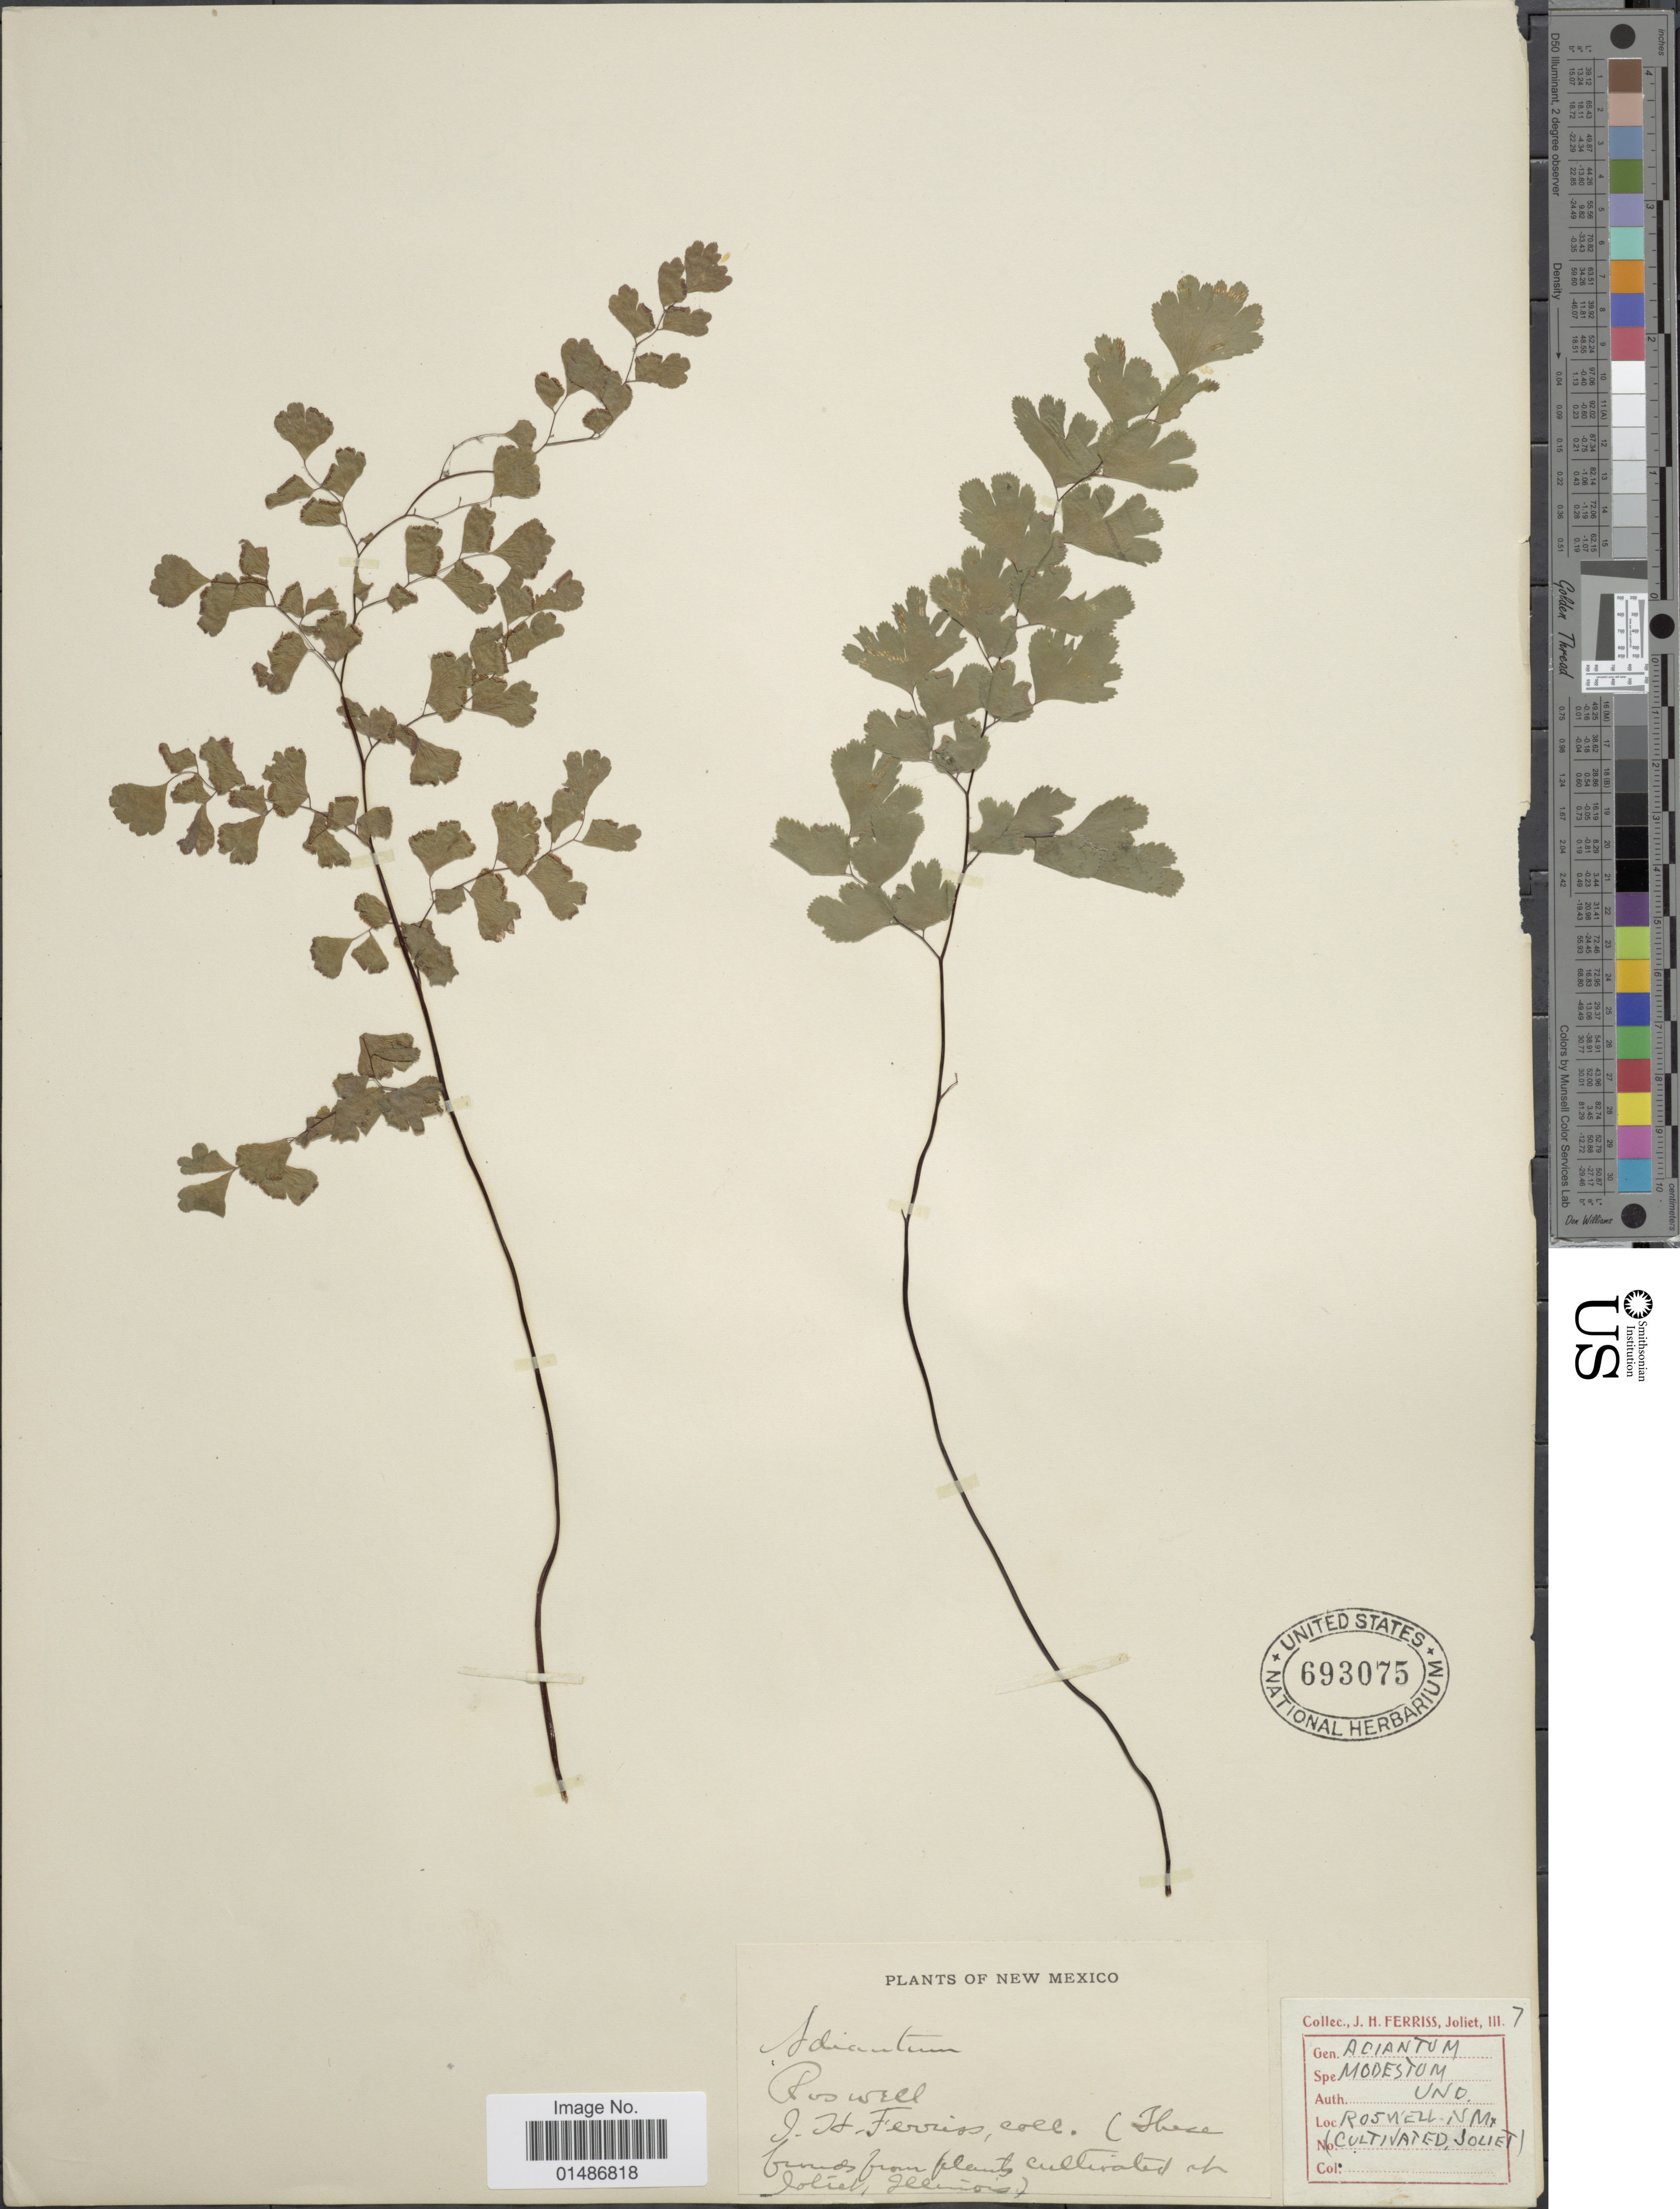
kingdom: Plantae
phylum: Tracheophyta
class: Polypodiopsida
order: Polypodiales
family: Pteridaceae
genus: Adiantum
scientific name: Adiantum capillus-veneris var. modestum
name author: (Underw.) Fernald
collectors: J. Ferriss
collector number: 7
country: United States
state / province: New Mexico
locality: Roswell (these fronds from plants cultivated at Joliet, Illinois)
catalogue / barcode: US 693075